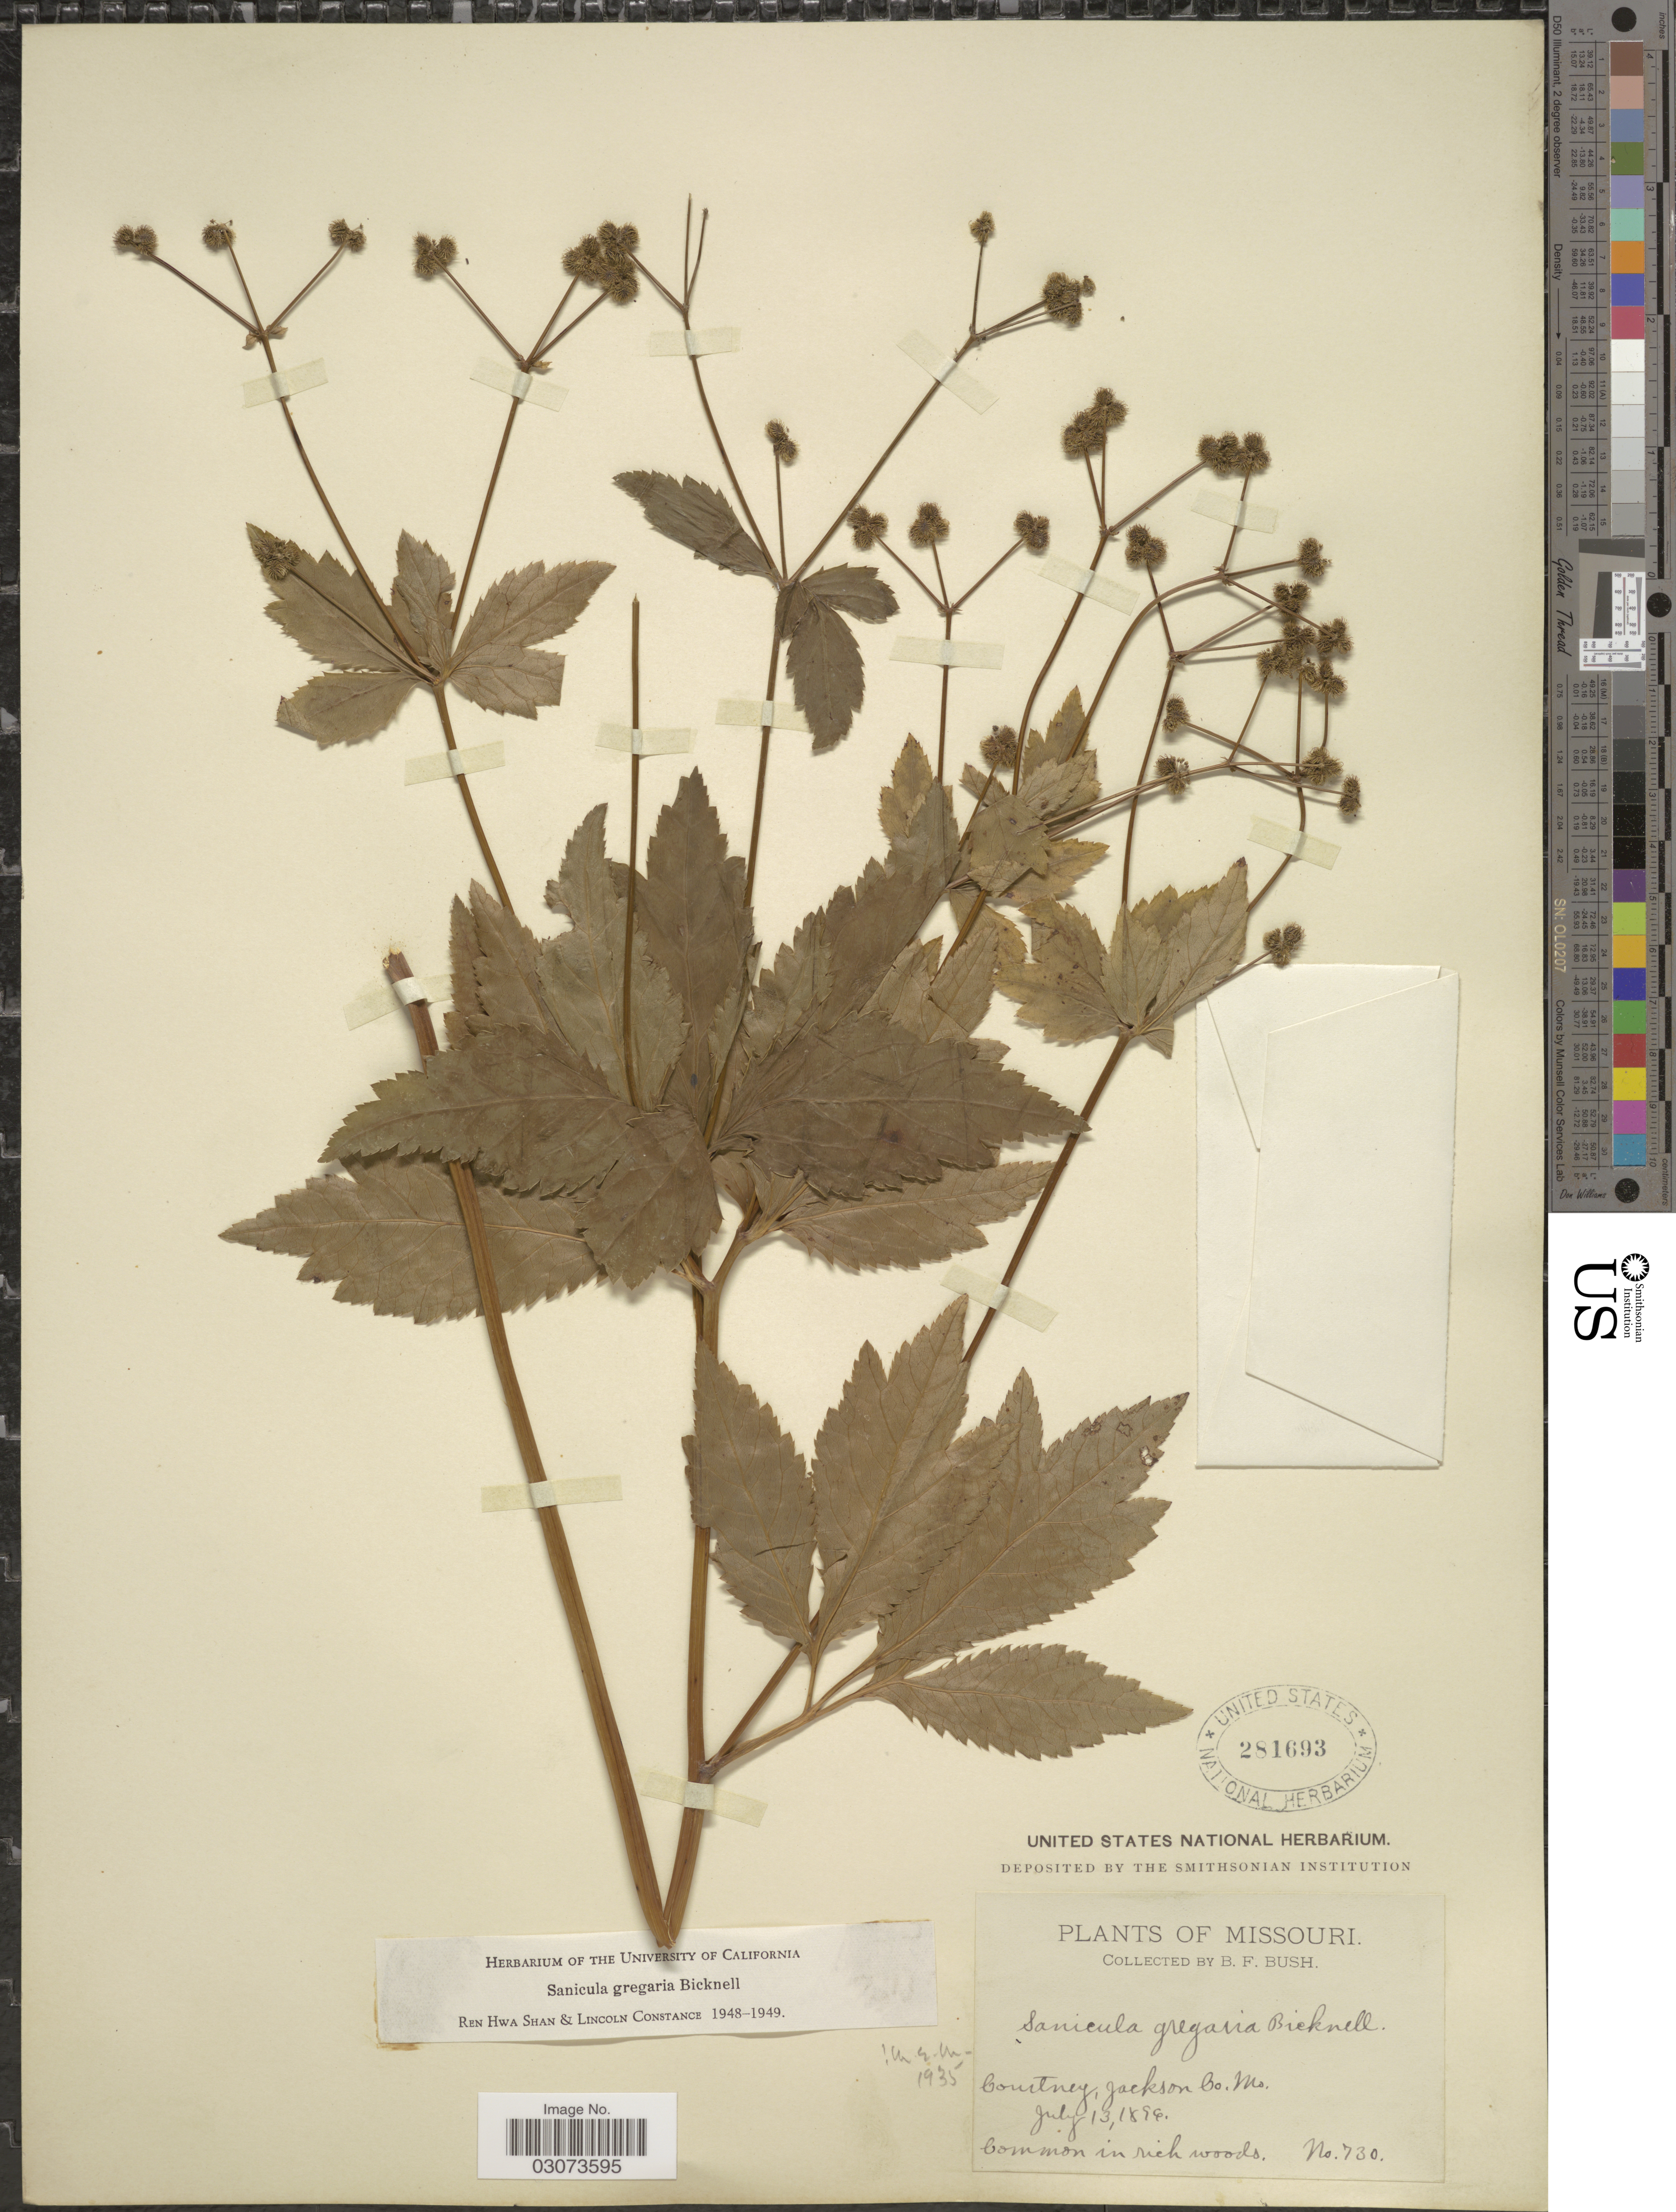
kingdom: Plantae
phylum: Tracheophyta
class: Magnoliopsida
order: Apiales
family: Apiaceae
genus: Sanicula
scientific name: Sanicula gregaria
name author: E.P. Bicknell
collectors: B. F. Bush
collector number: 730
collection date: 1896-07-13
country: United States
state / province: Missouri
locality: Courtney, Jackson Co.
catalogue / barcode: US 281693